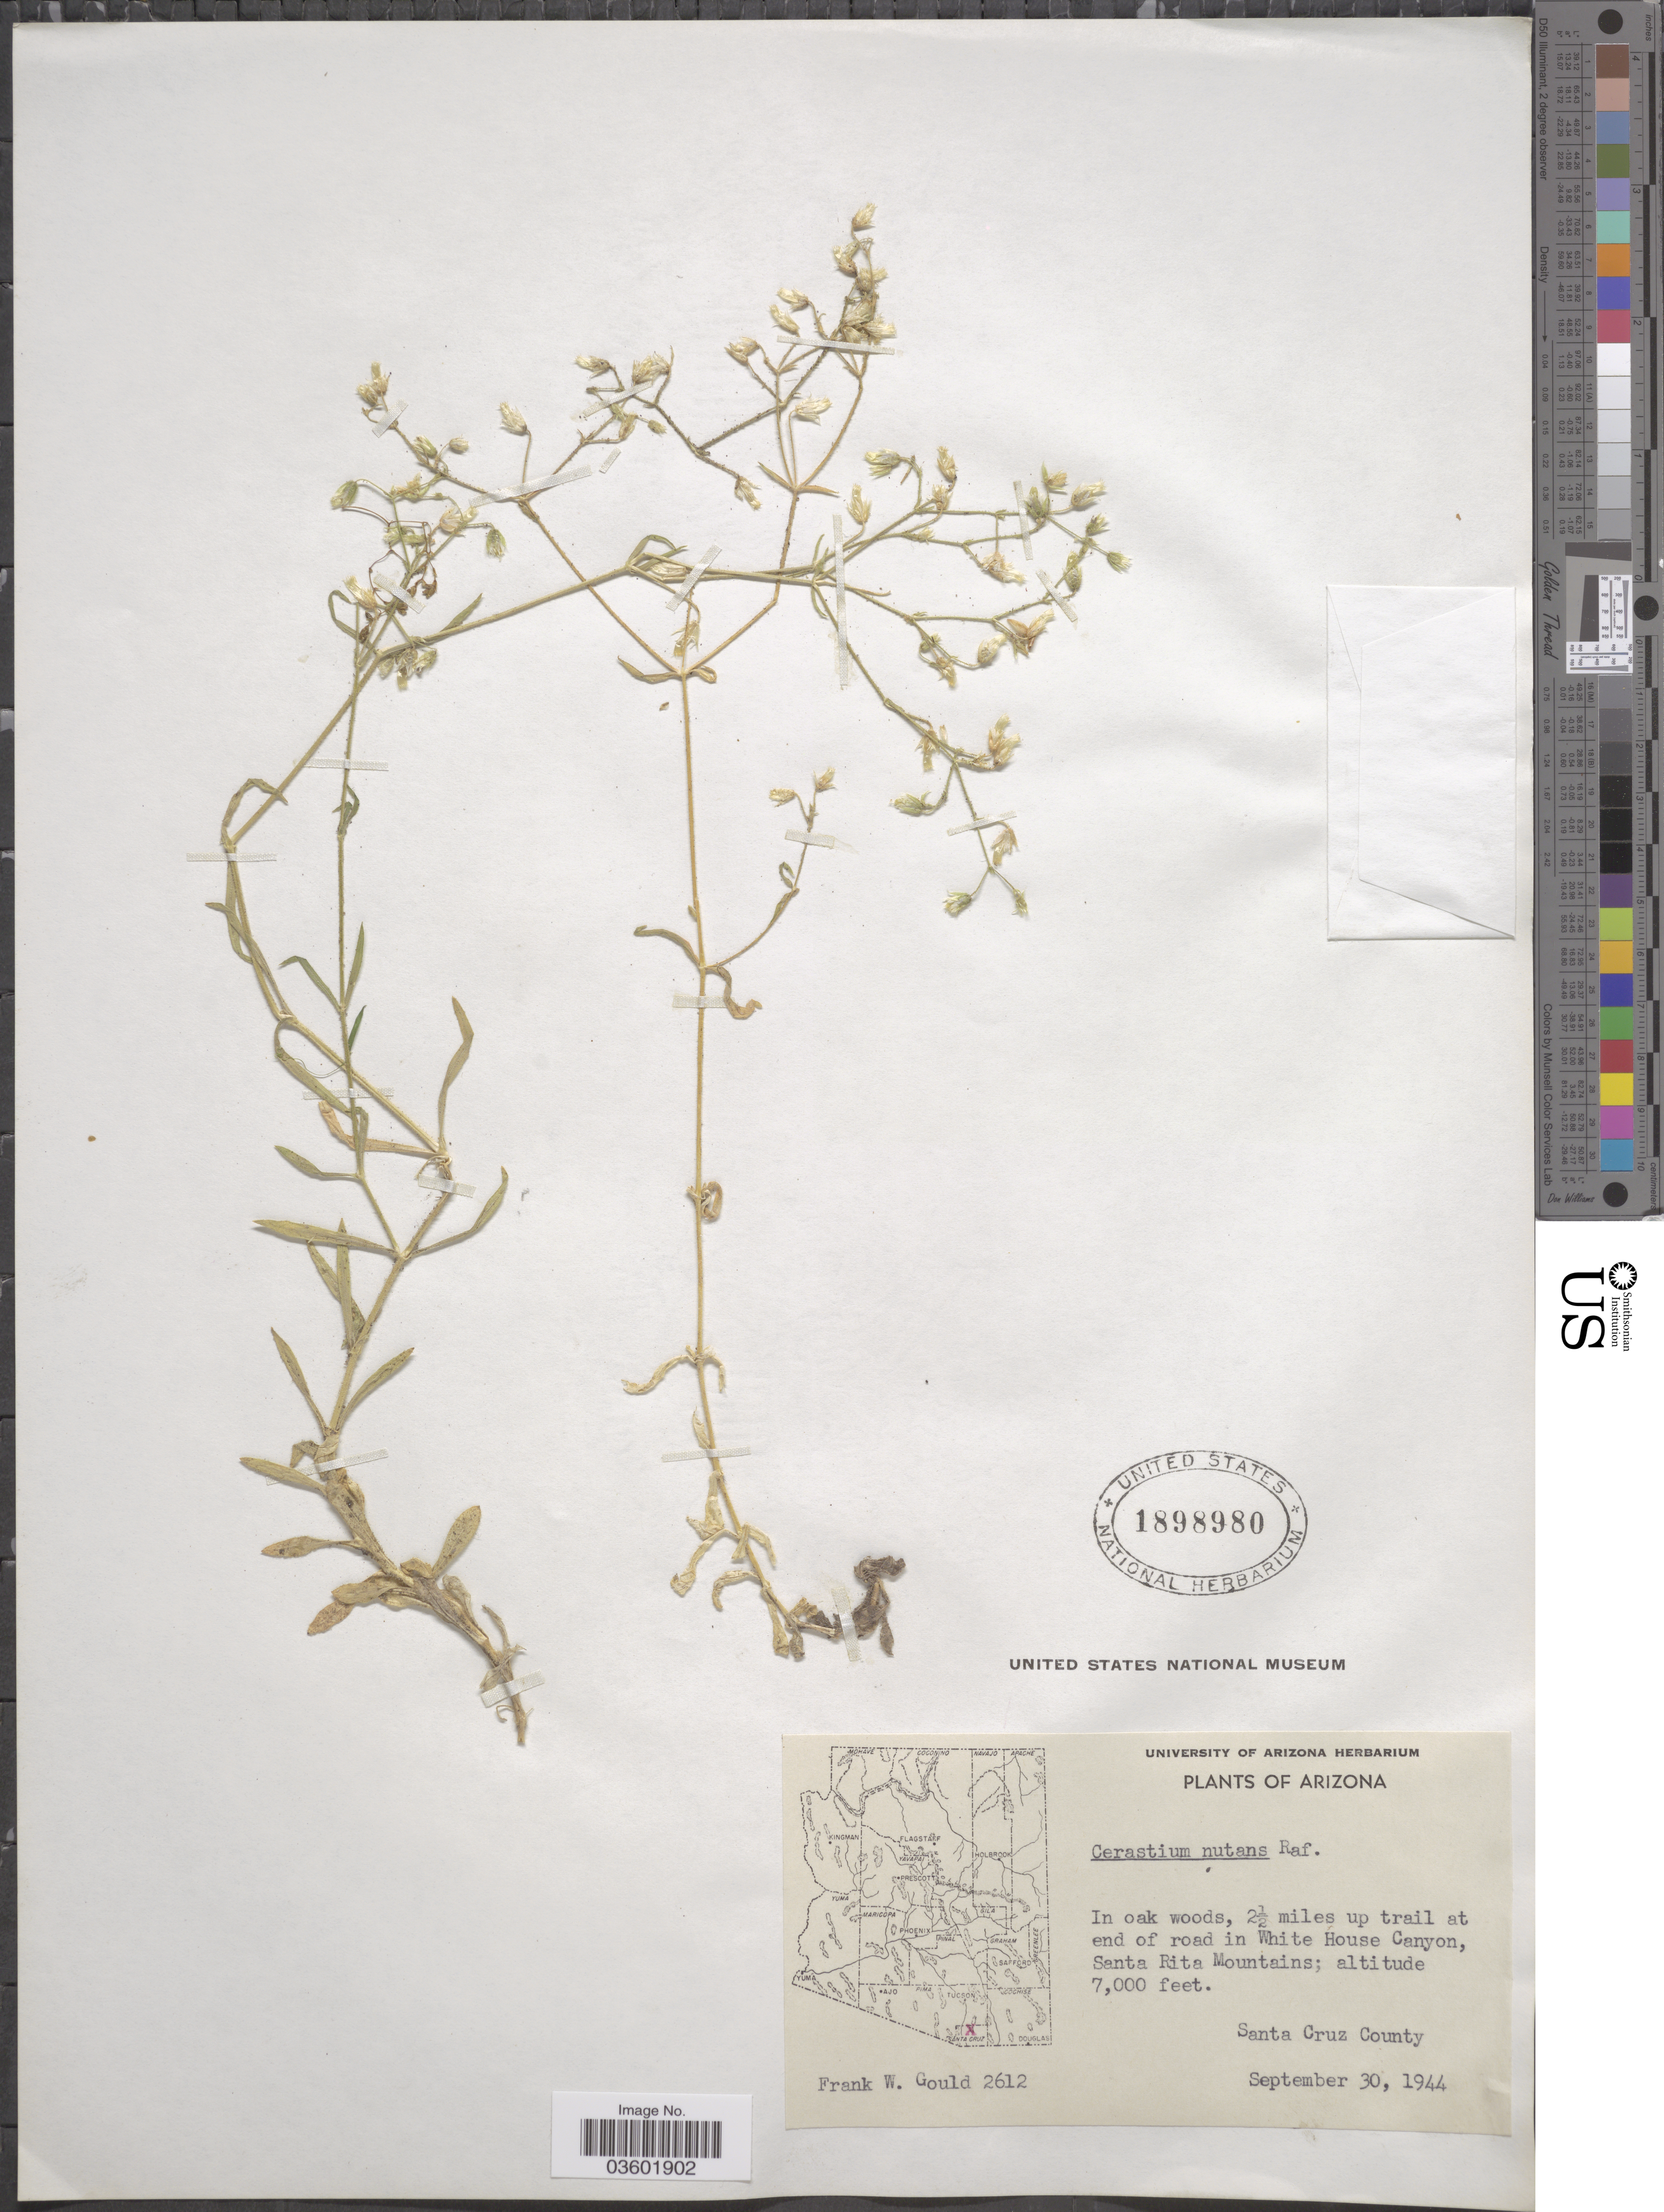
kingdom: Plantae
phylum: Tracheophyta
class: Magnoliopsida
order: Caryophyllales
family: Caryophyllaceae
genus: Cerastium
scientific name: Cerastium nutans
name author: Raf.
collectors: F. W. Gould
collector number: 2612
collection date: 1944-09-30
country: United States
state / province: Arizona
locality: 2½ miles up trail at end of the road in White House Canyon, Santa Rita Mountains. Santa Cruz County.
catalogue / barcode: US 1898980